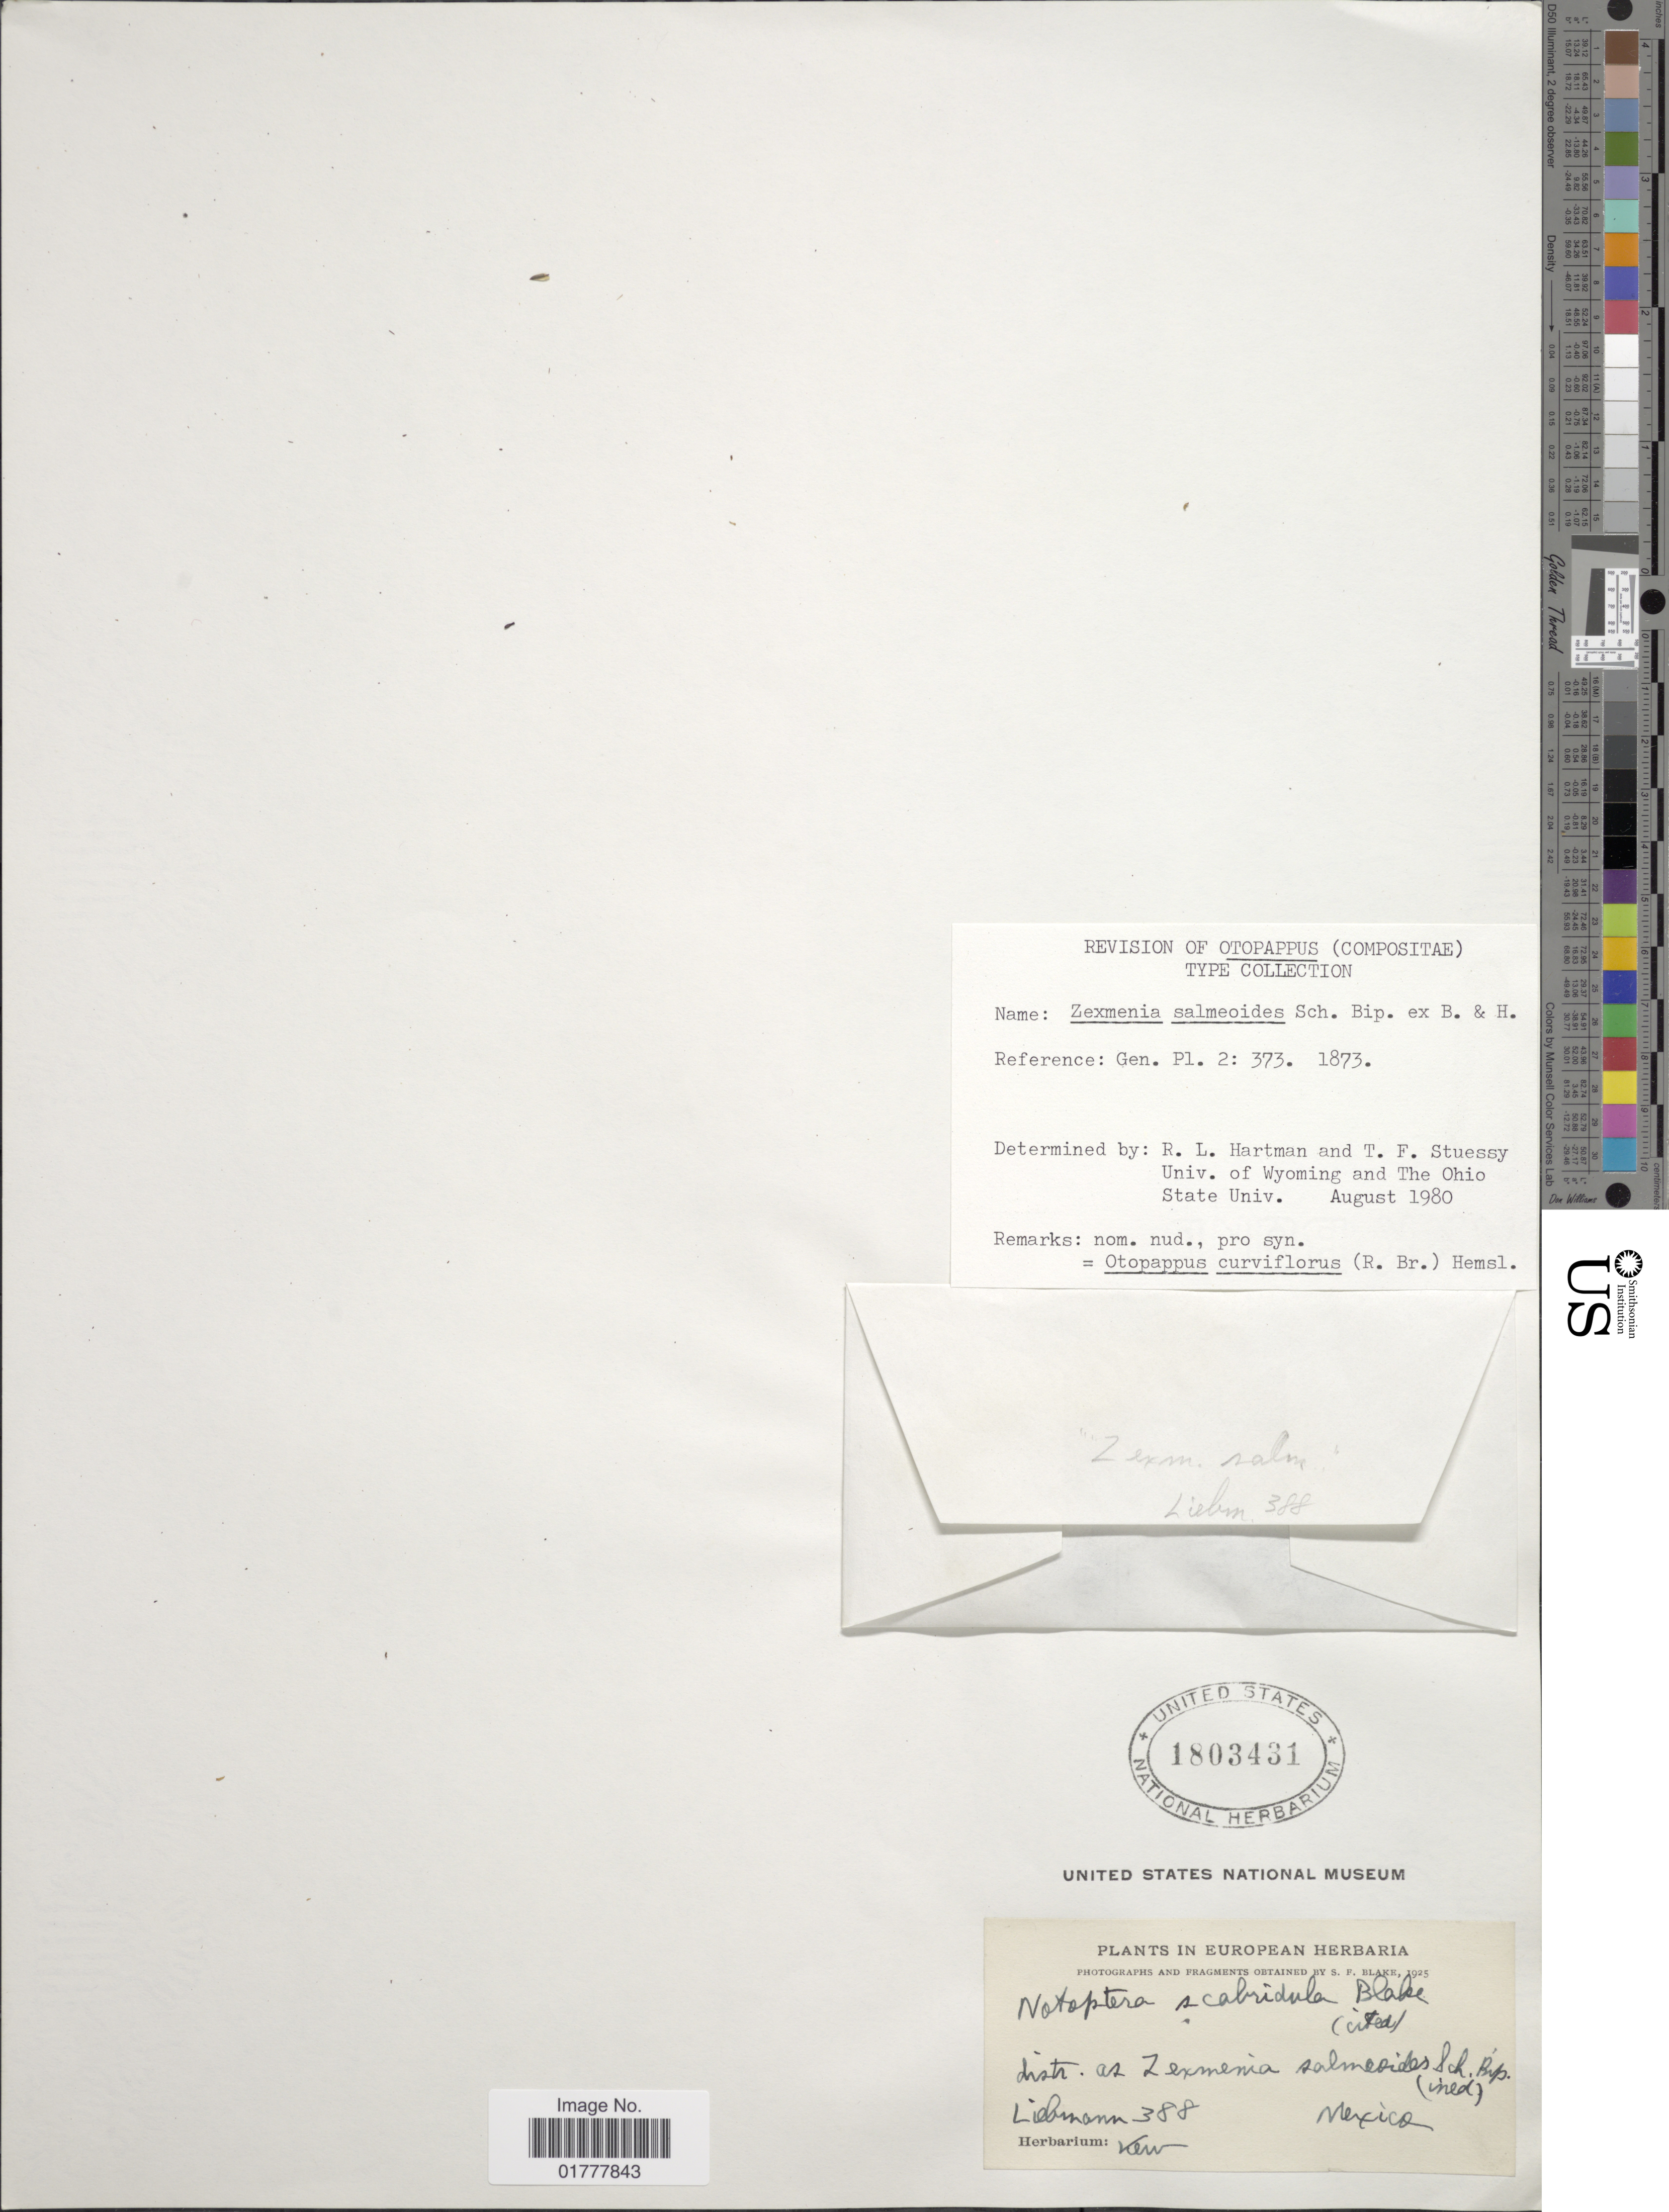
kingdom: Plantae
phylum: Tracheophyta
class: Magnoliopsida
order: Asterales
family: Asteraceae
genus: Otopappus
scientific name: Otopappus curviflorus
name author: (R. Br.) Hemsl.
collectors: Liebmann, --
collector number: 388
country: Mexico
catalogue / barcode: US 1803431